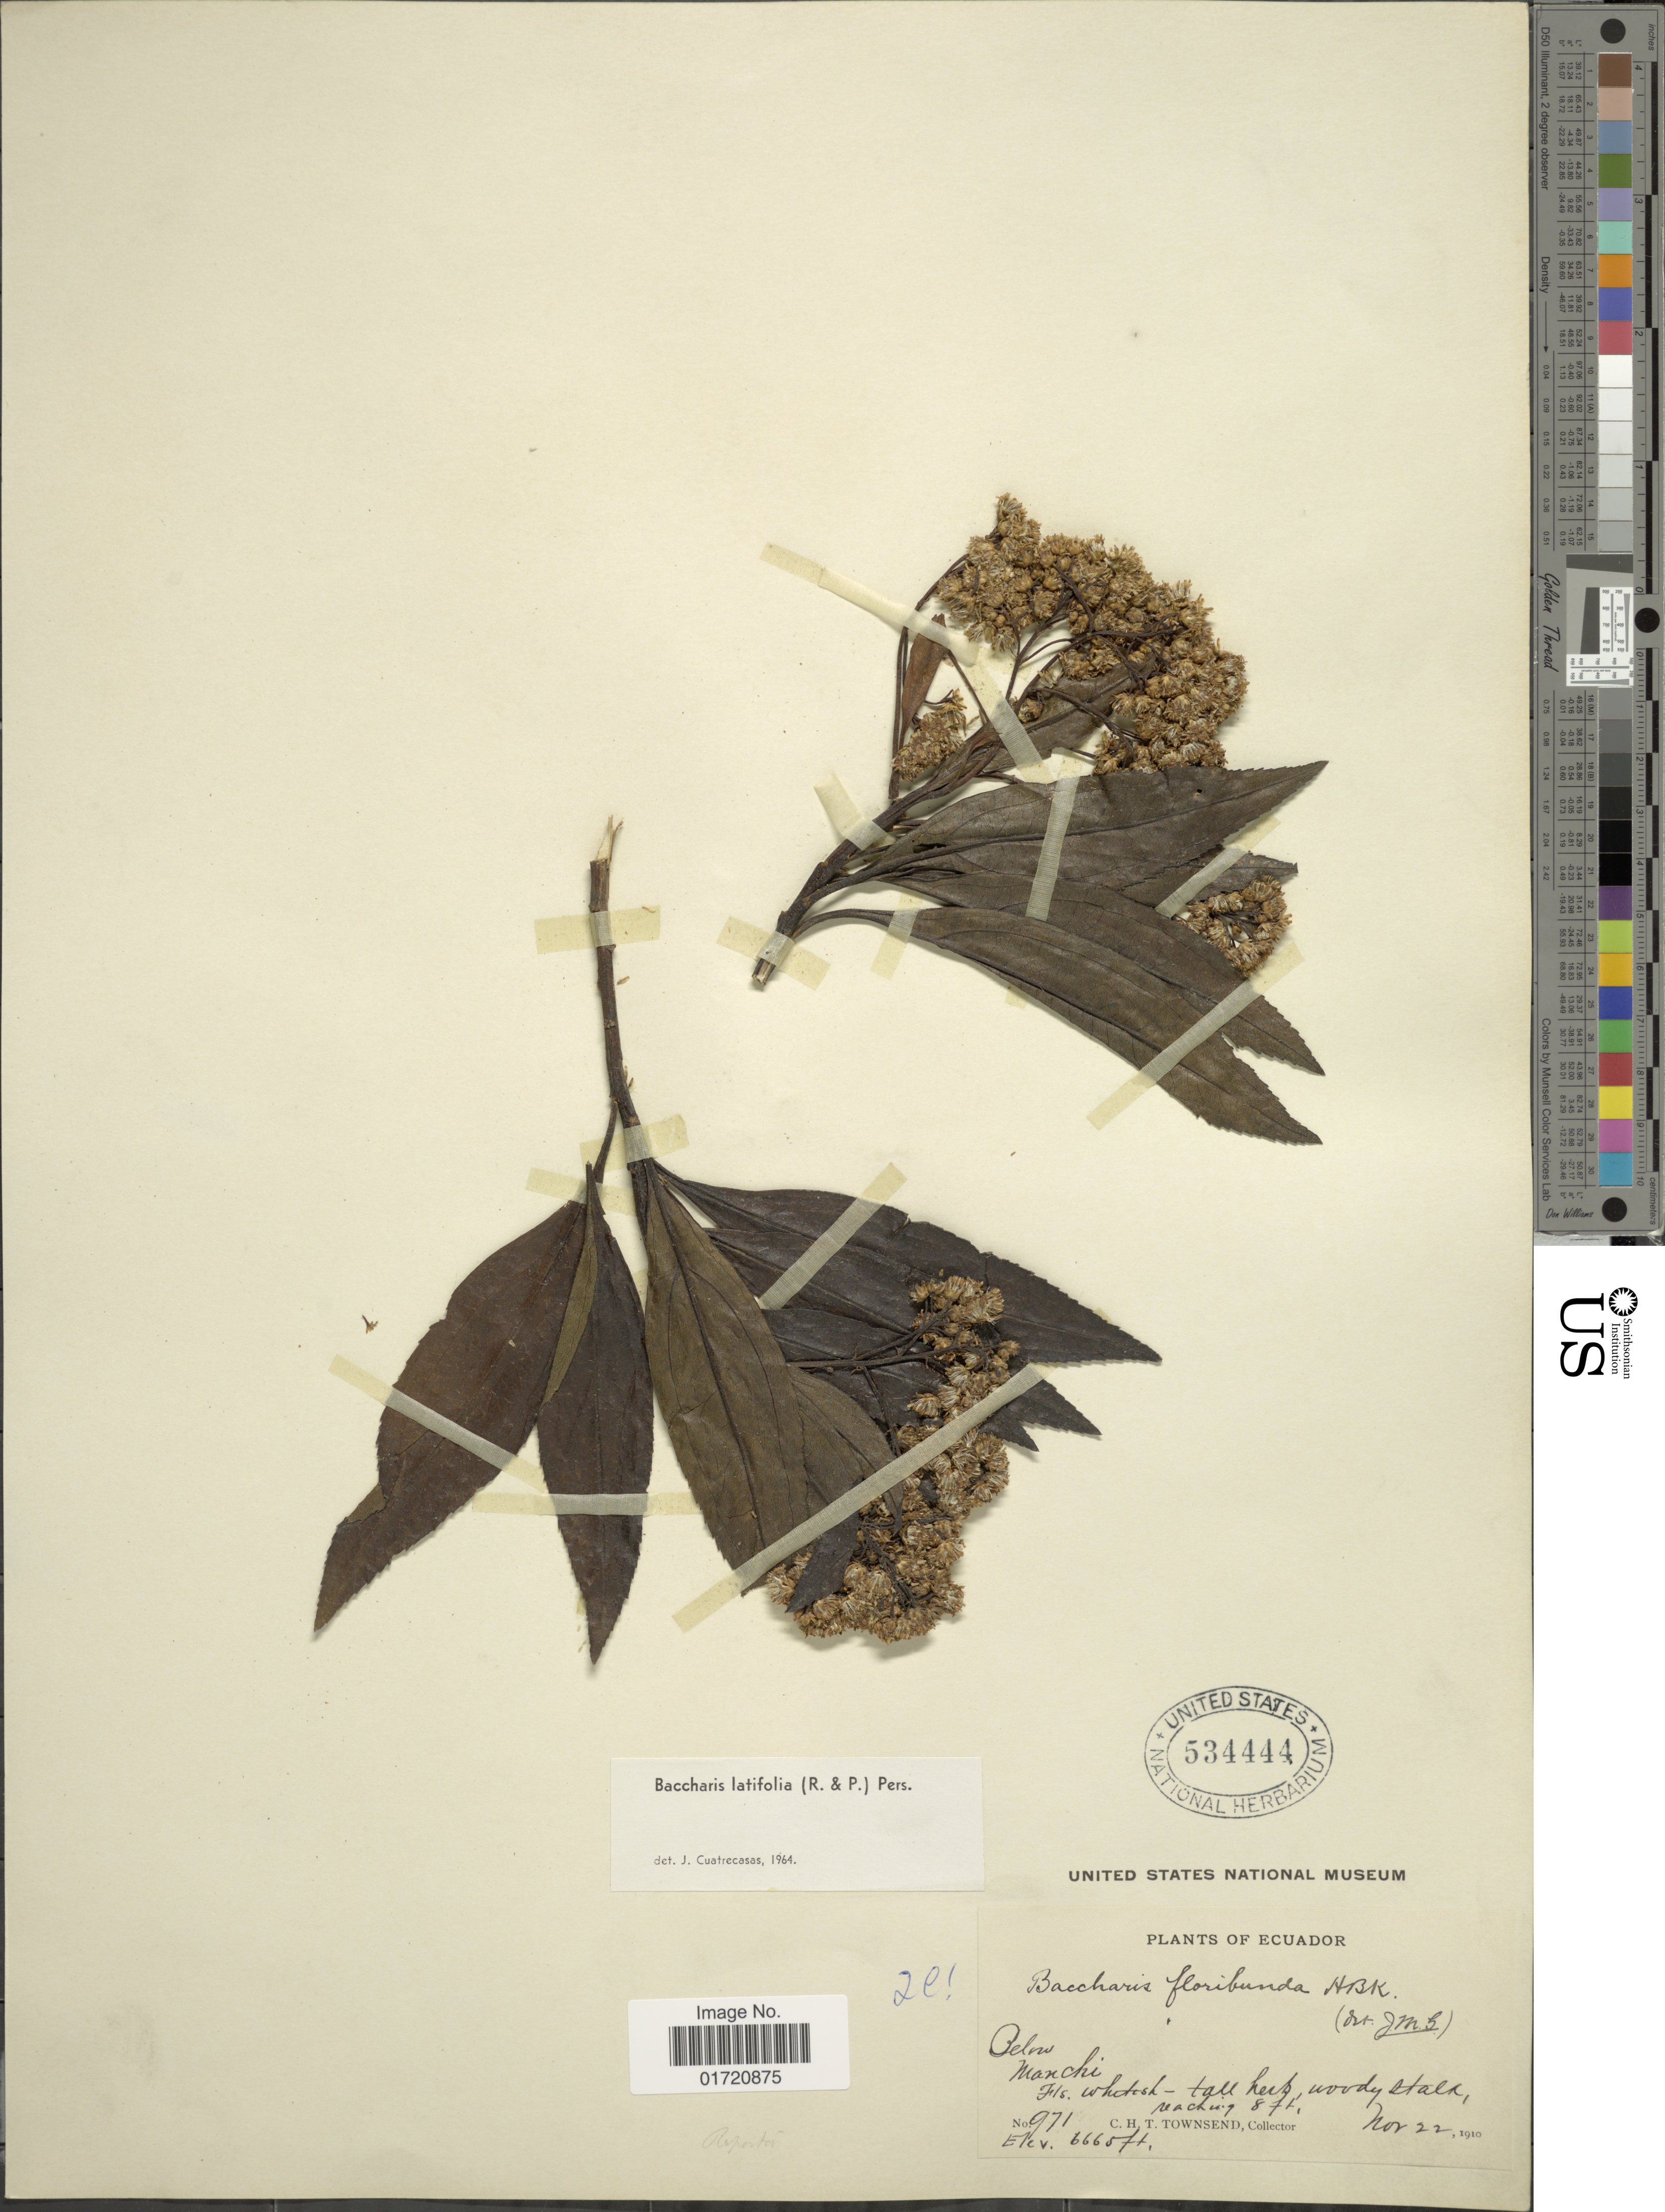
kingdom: Plantae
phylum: Tracheophyta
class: Magnoliopsida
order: Asterales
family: Asteraceae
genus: Baccharis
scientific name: Baccharis latifolia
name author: (Ruiz & Pav.) Pers.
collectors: C. H. T. Townsend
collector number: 971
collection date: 1910-11-22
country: Ecuador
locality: Below Manchi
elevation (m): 2031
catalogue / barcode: US 534444